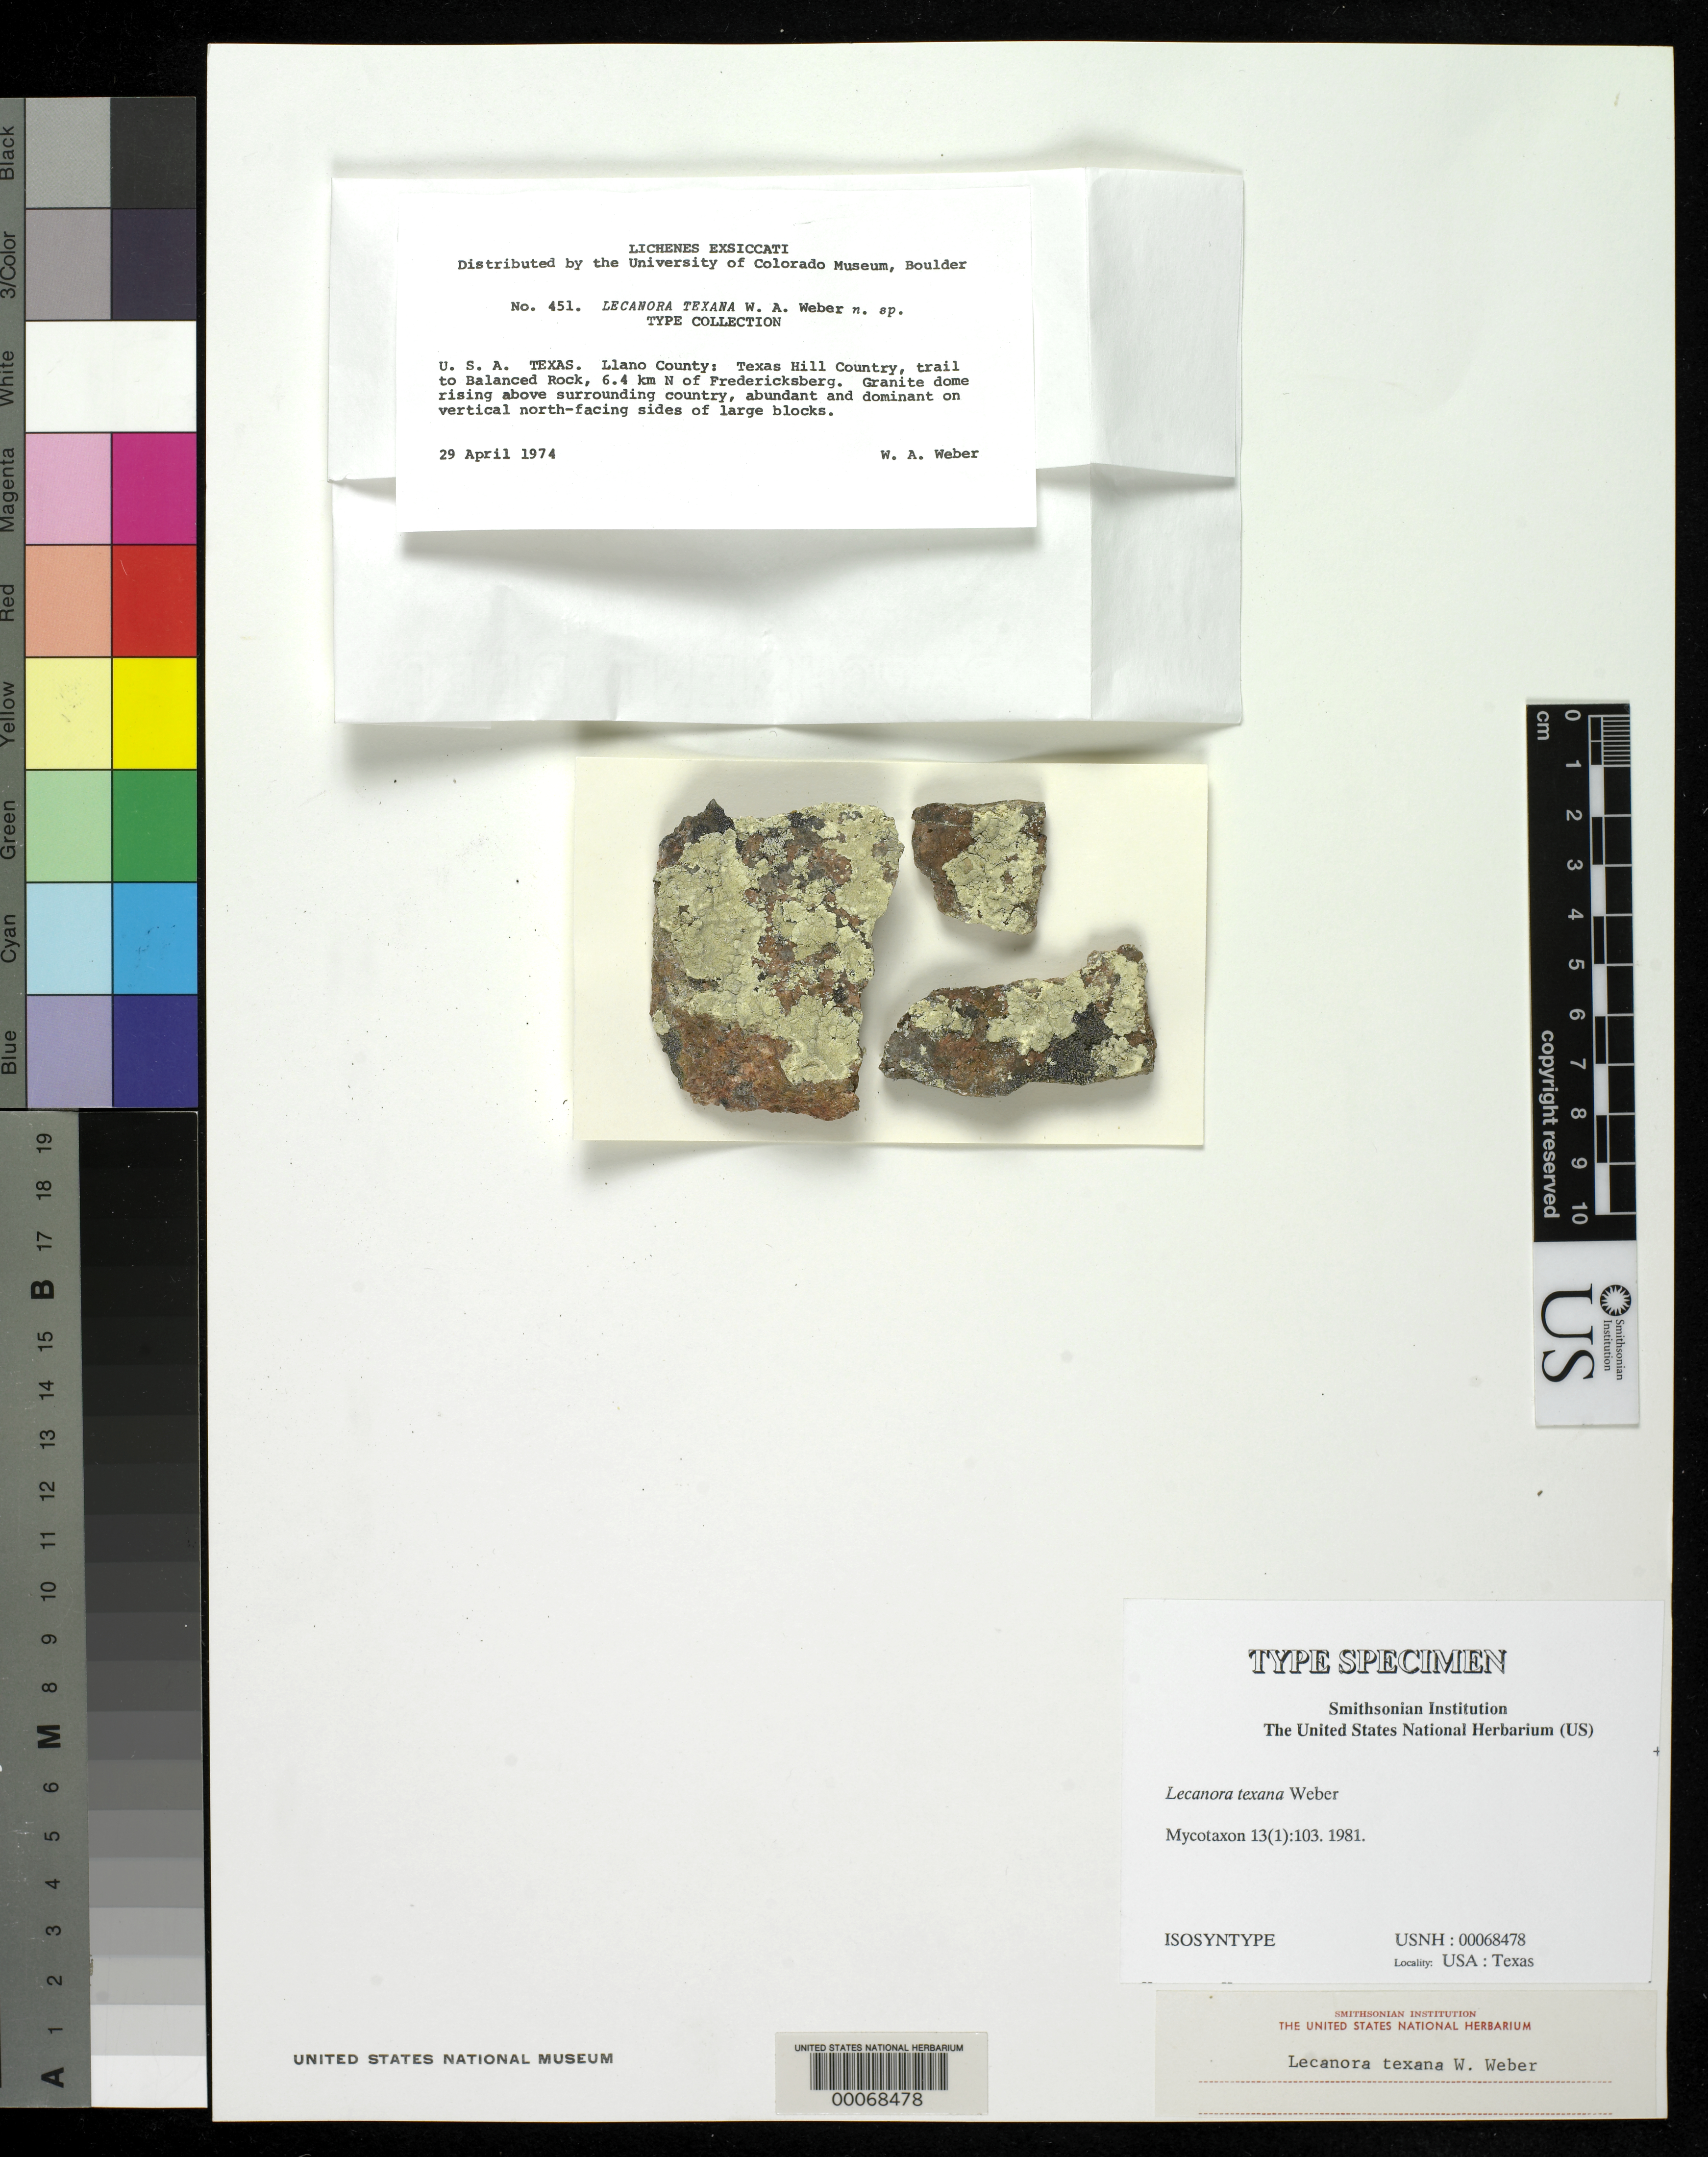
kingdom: Fungi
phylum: Ascomycota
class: Lecanoromycetes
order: Lecanorales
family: Lecanoraceae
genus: Lecanora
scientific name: Lecanora texana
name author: W.A. Weber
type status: Isosyntype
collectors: W. A. Weber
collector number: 451 Lich. Exs. Colo.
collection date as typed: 29 Apr 1974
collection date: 1974-04-29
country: United States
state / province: Texas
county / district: Gillespie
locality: Texas Hill Country Trail to "Balanced Rock", 6.4 km N of Fredericksberg.